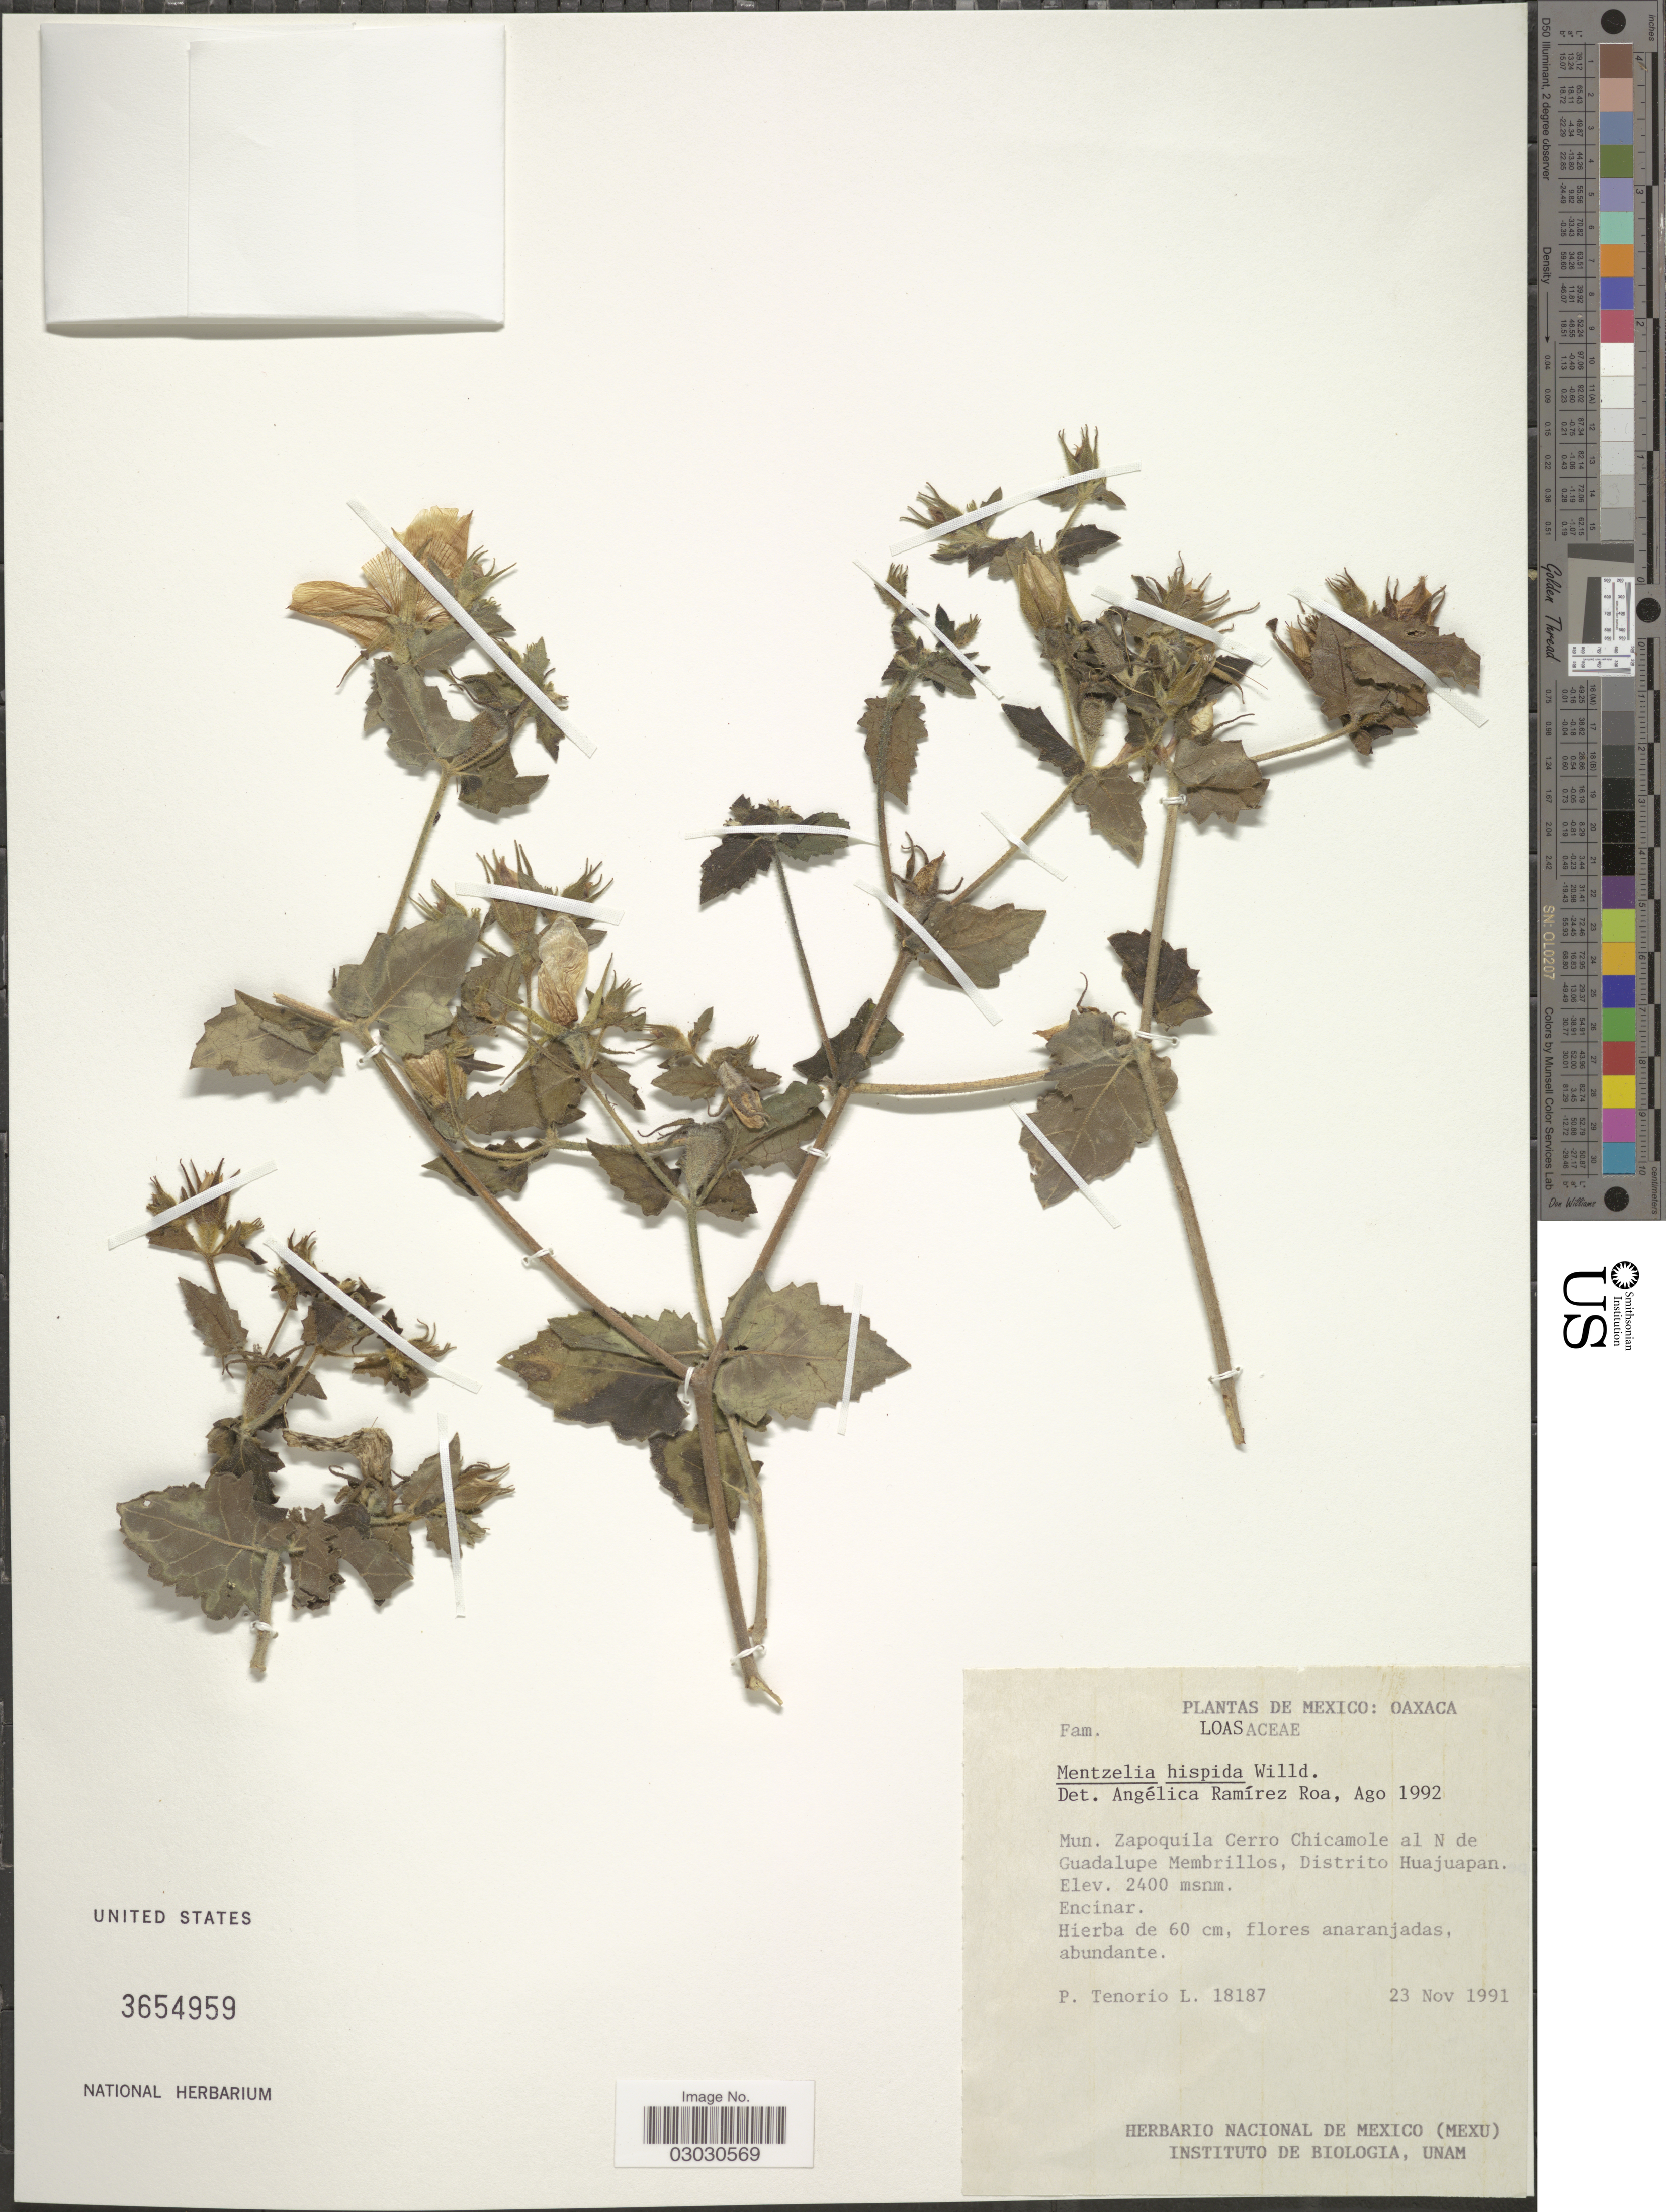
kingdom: Plantae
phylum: Tracheophyta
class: Magnoliopsida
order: Cornales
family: Loasaceae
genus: Mentzelia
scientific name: Mentzelia hispida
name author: Willd.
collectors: P. Tenorio L.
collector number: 18187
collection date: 1991-11-23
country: Mexico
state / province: Oaxaca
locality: Mun. Zapoquila Cerro Chicamole al N de Guadalupe Membrillos, Distrito Huajuapan.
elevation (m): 2400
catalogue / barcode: US 3654959